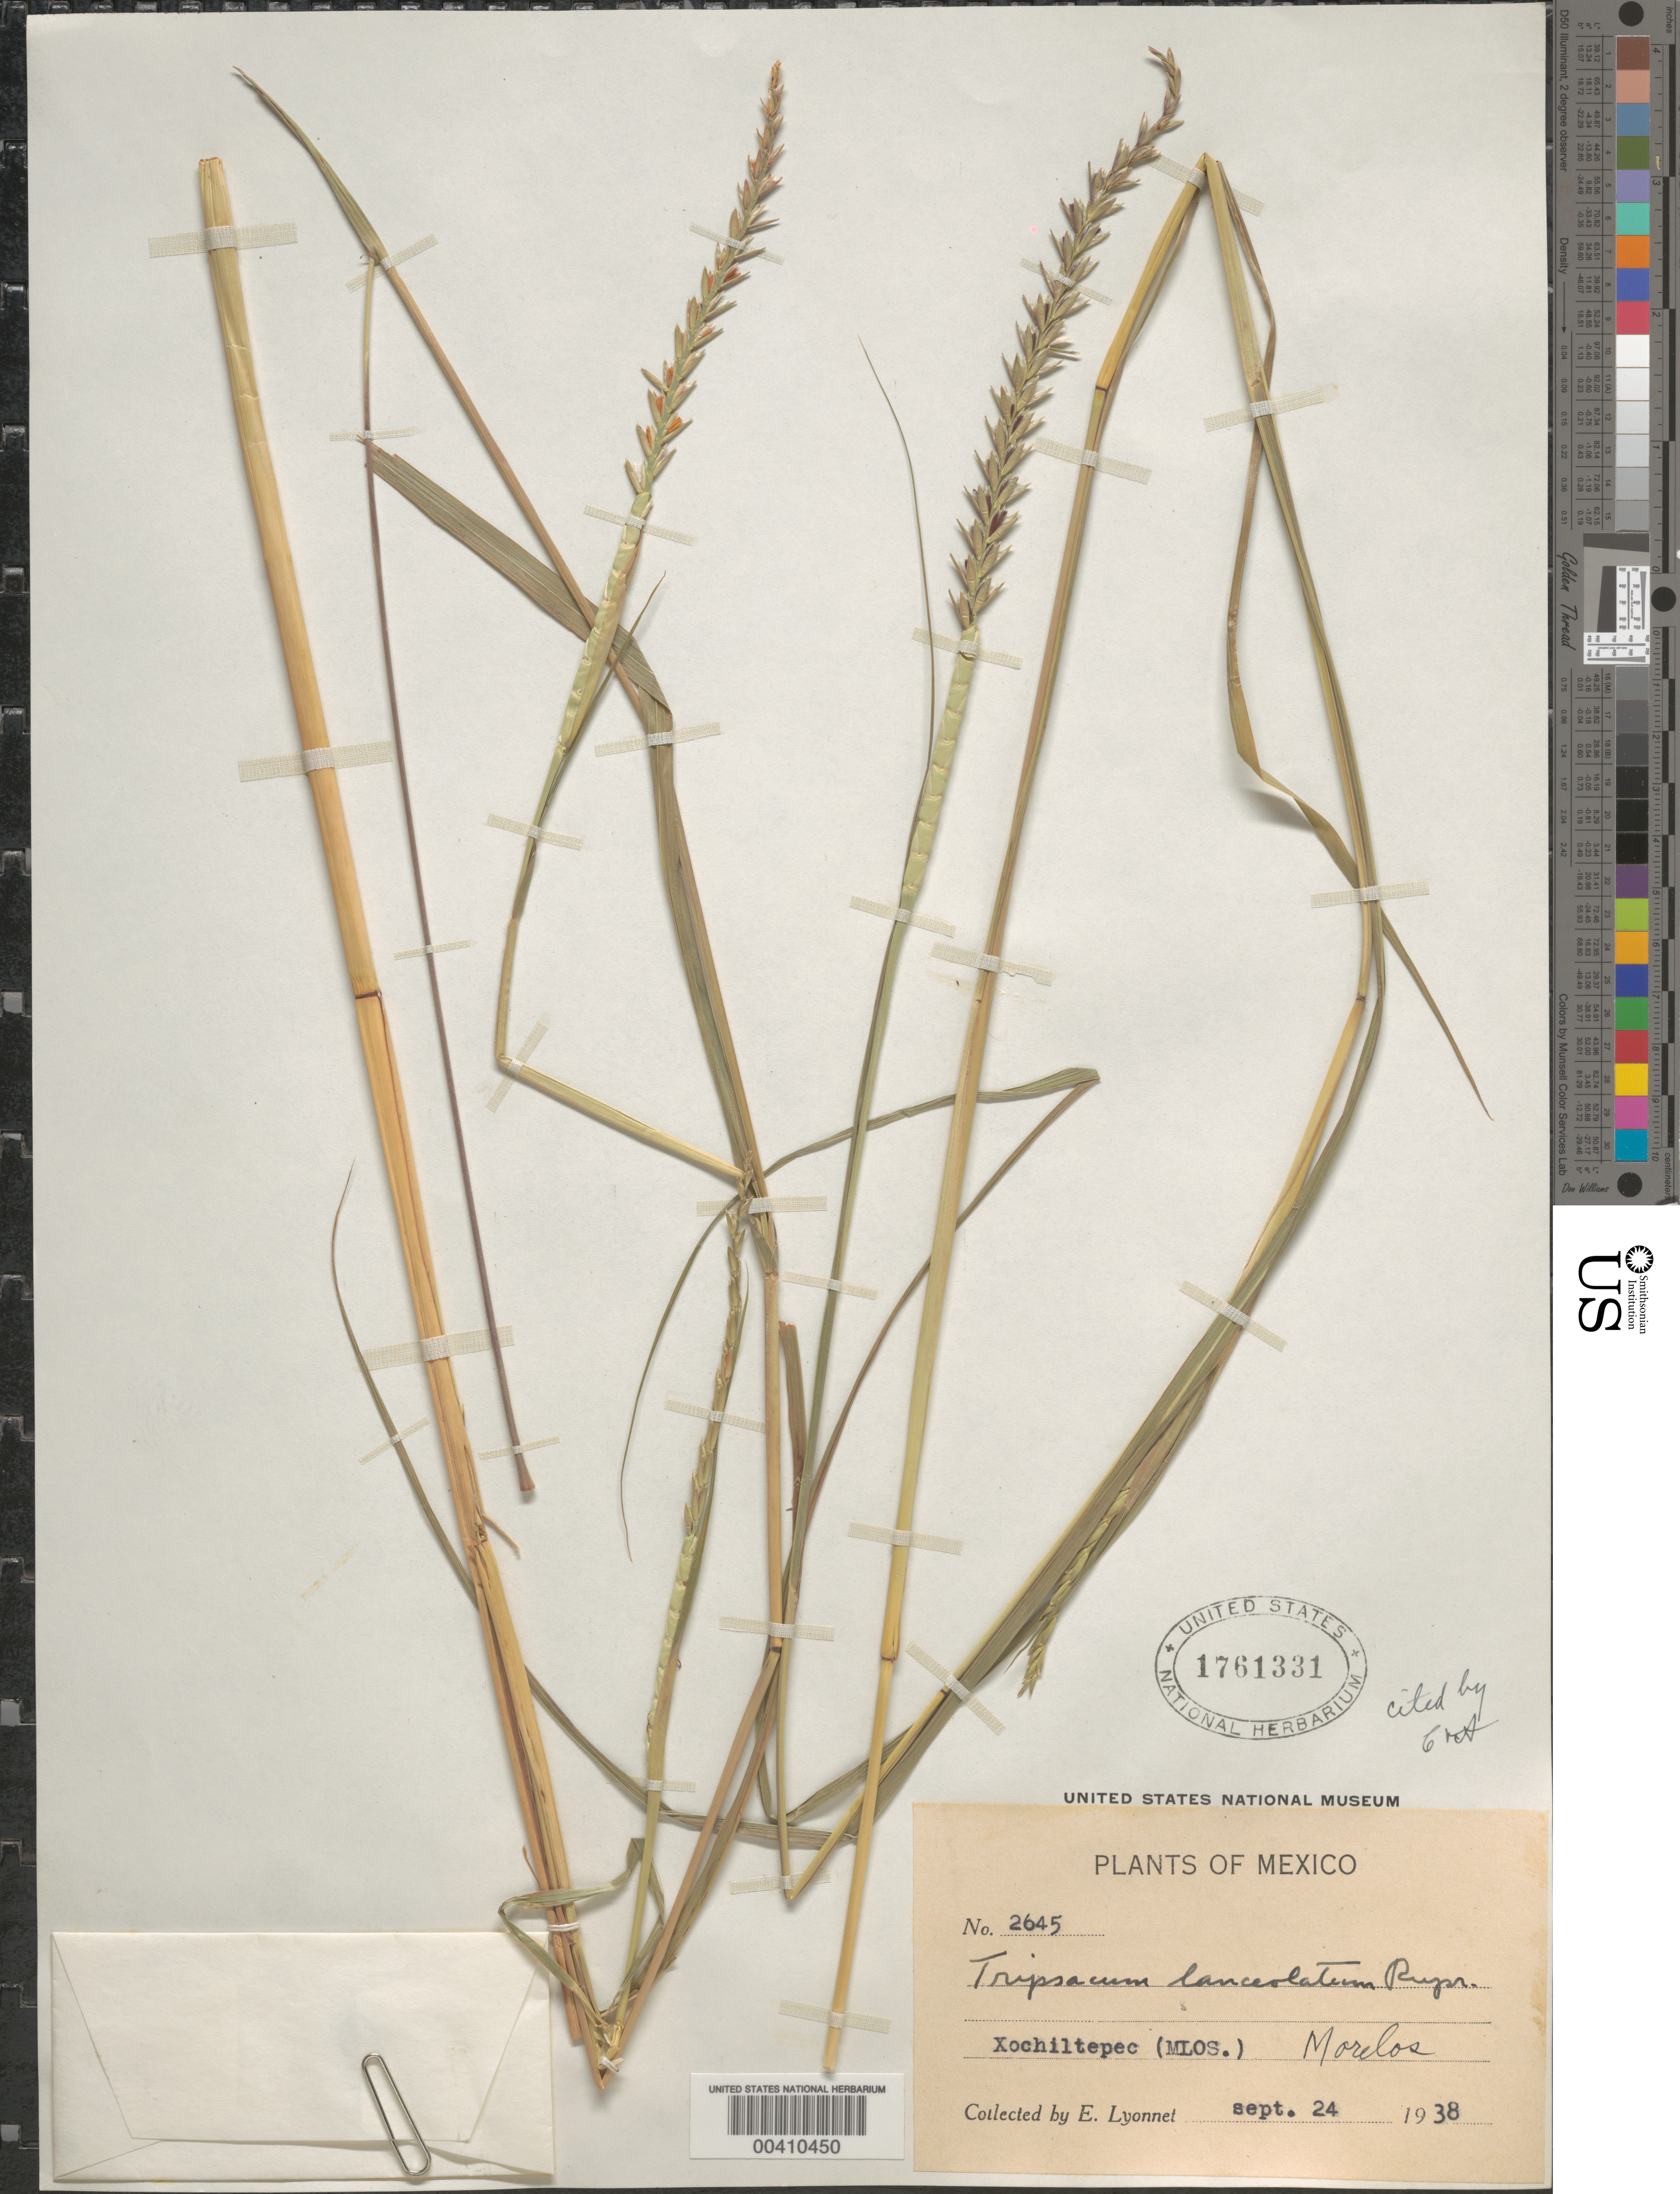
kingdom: Plantae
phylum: Tracheophyta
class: Liliopsida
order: Poales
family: Poaceae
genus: Tripsacum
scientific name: Tripsacum lanceolatum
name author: Rupr. ex E. Fourn.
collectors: Bro. E. Lyonnet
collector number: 2645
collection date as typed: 24 Sep 1938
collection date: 1938-09-24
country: Mexico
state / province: Morelos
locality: Xochiltepec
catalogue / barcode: US 1761331